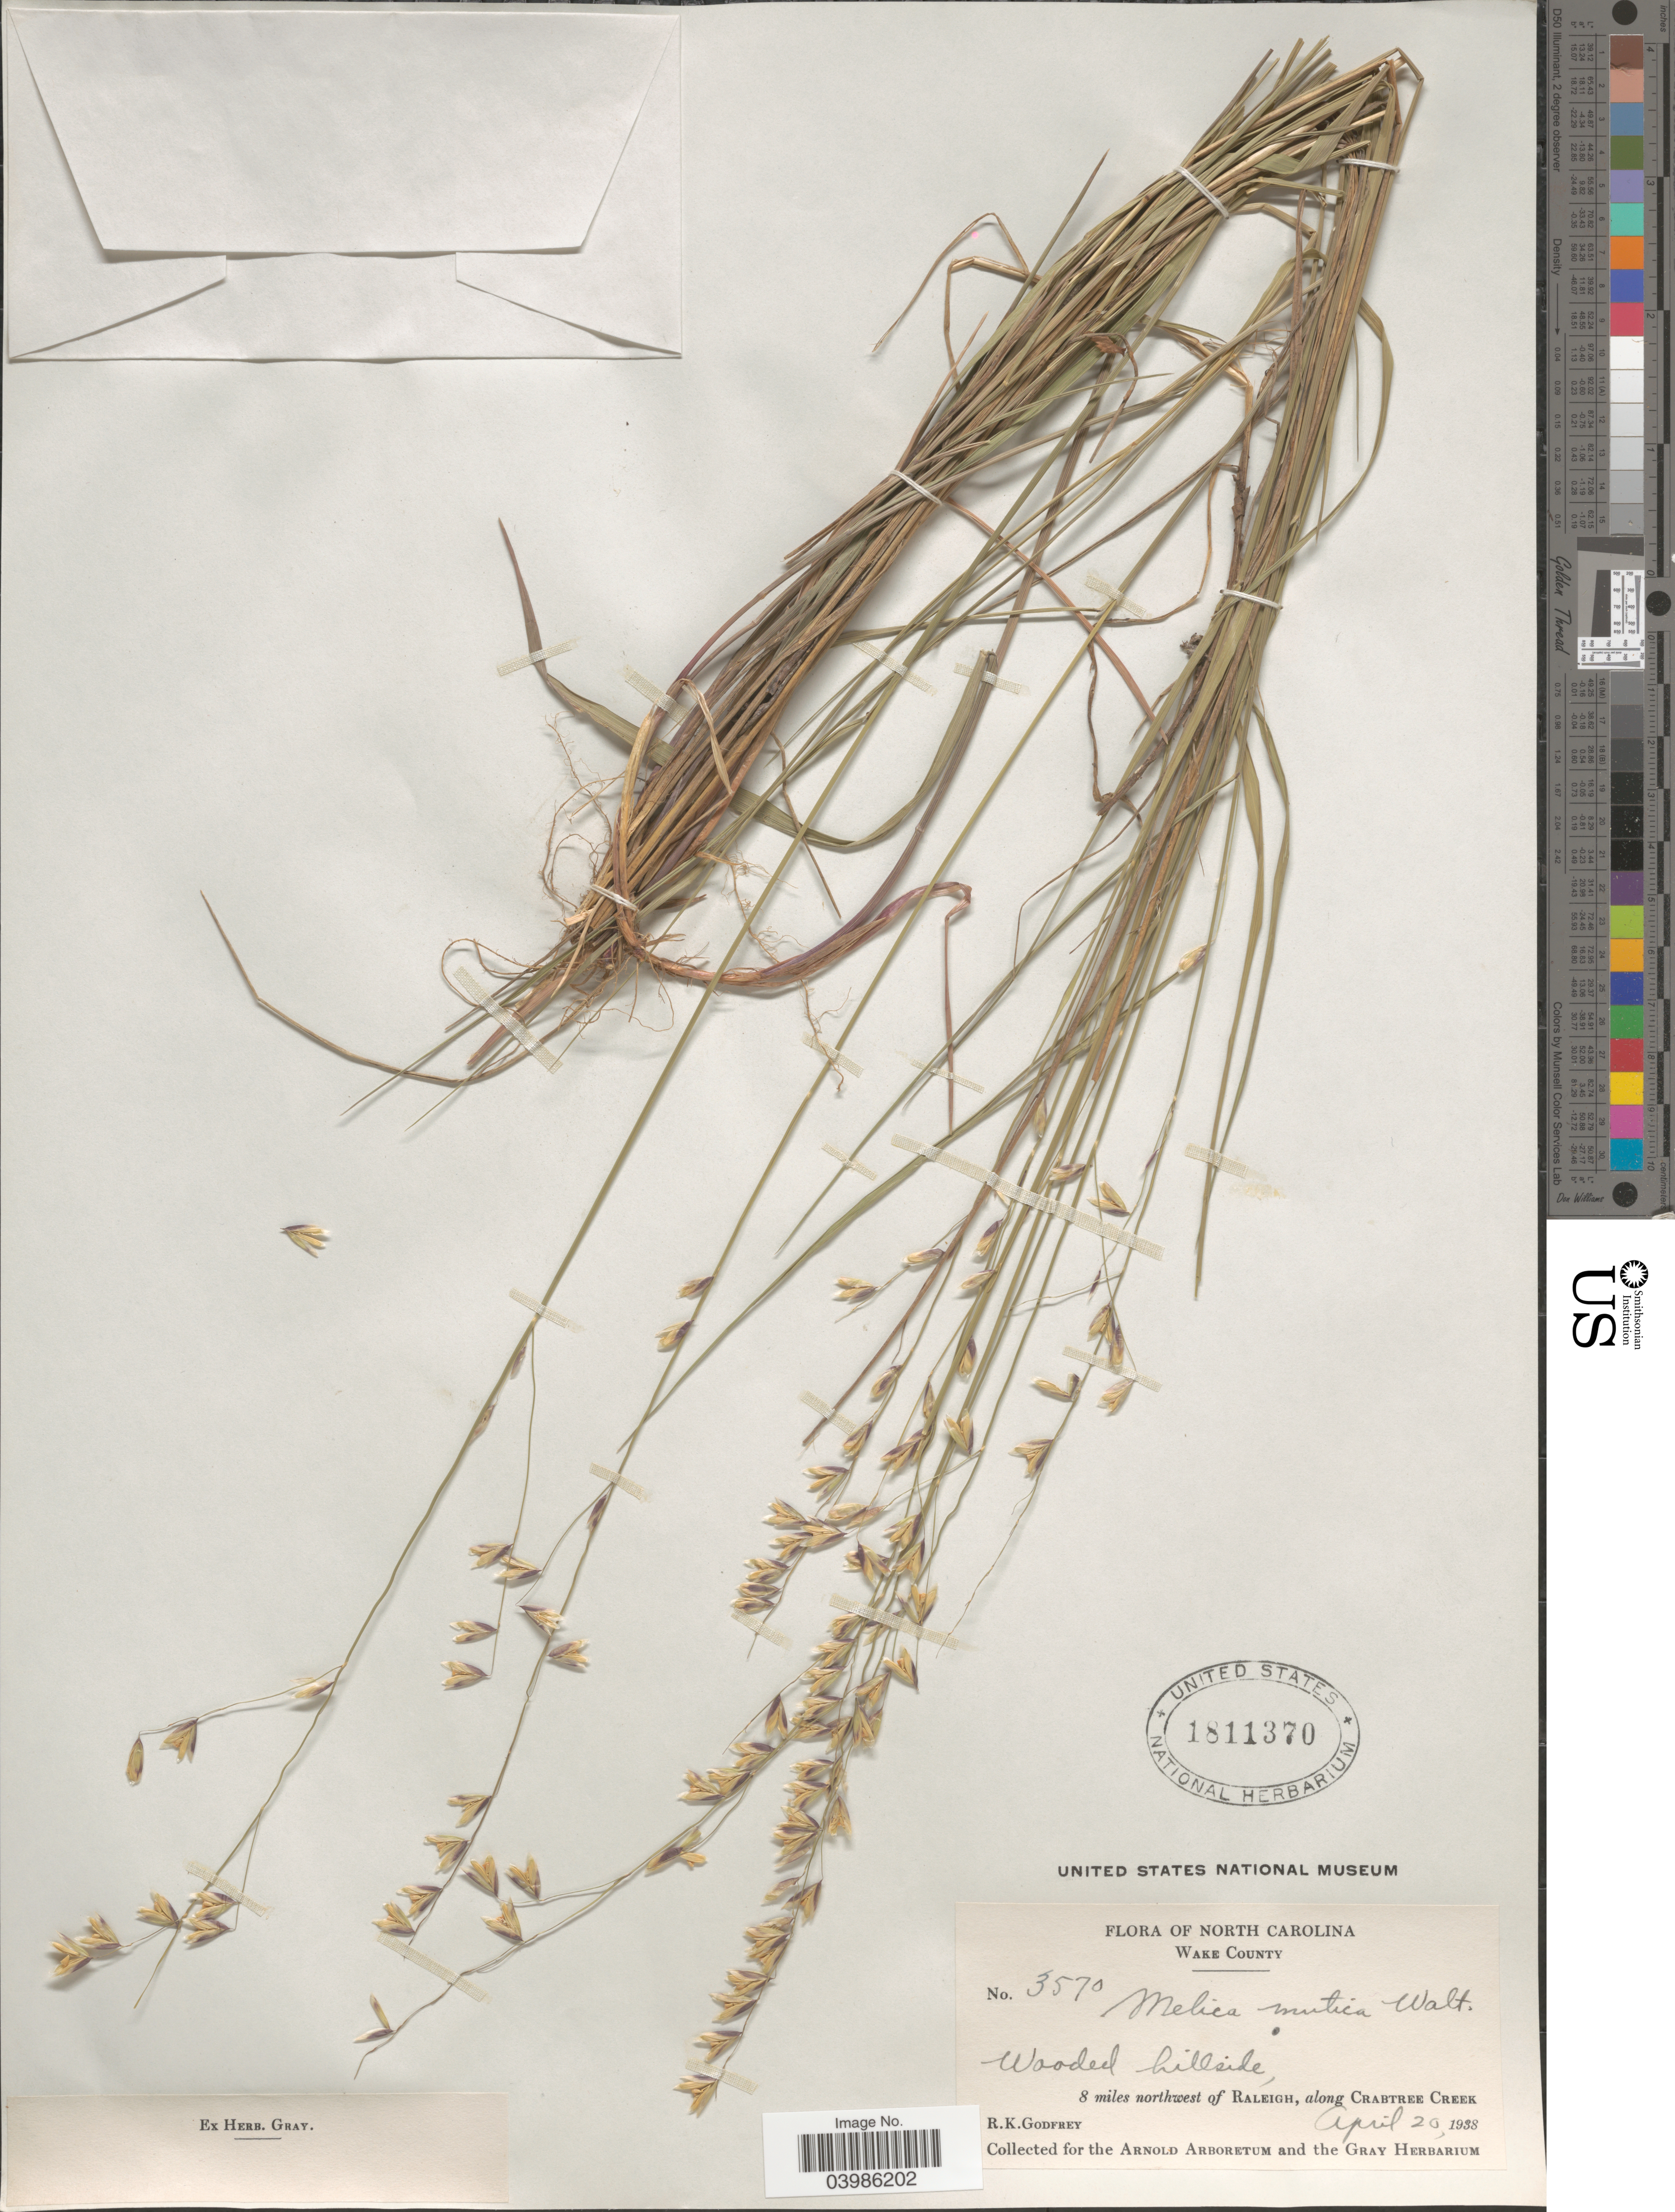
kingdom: Plantae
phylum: Tracheophyta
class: Liliopsida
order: Poales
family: Poaceae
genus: Melica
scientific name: Melica mutica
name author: Walter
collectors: R. K. Godfrey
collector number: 3570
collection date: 1938-04-20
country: United States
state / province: North Carolina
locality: Wake County. Wooded hillside, 8 miles northwest of Raleigh, along Crabtree Creek.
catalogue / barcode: US 1811370